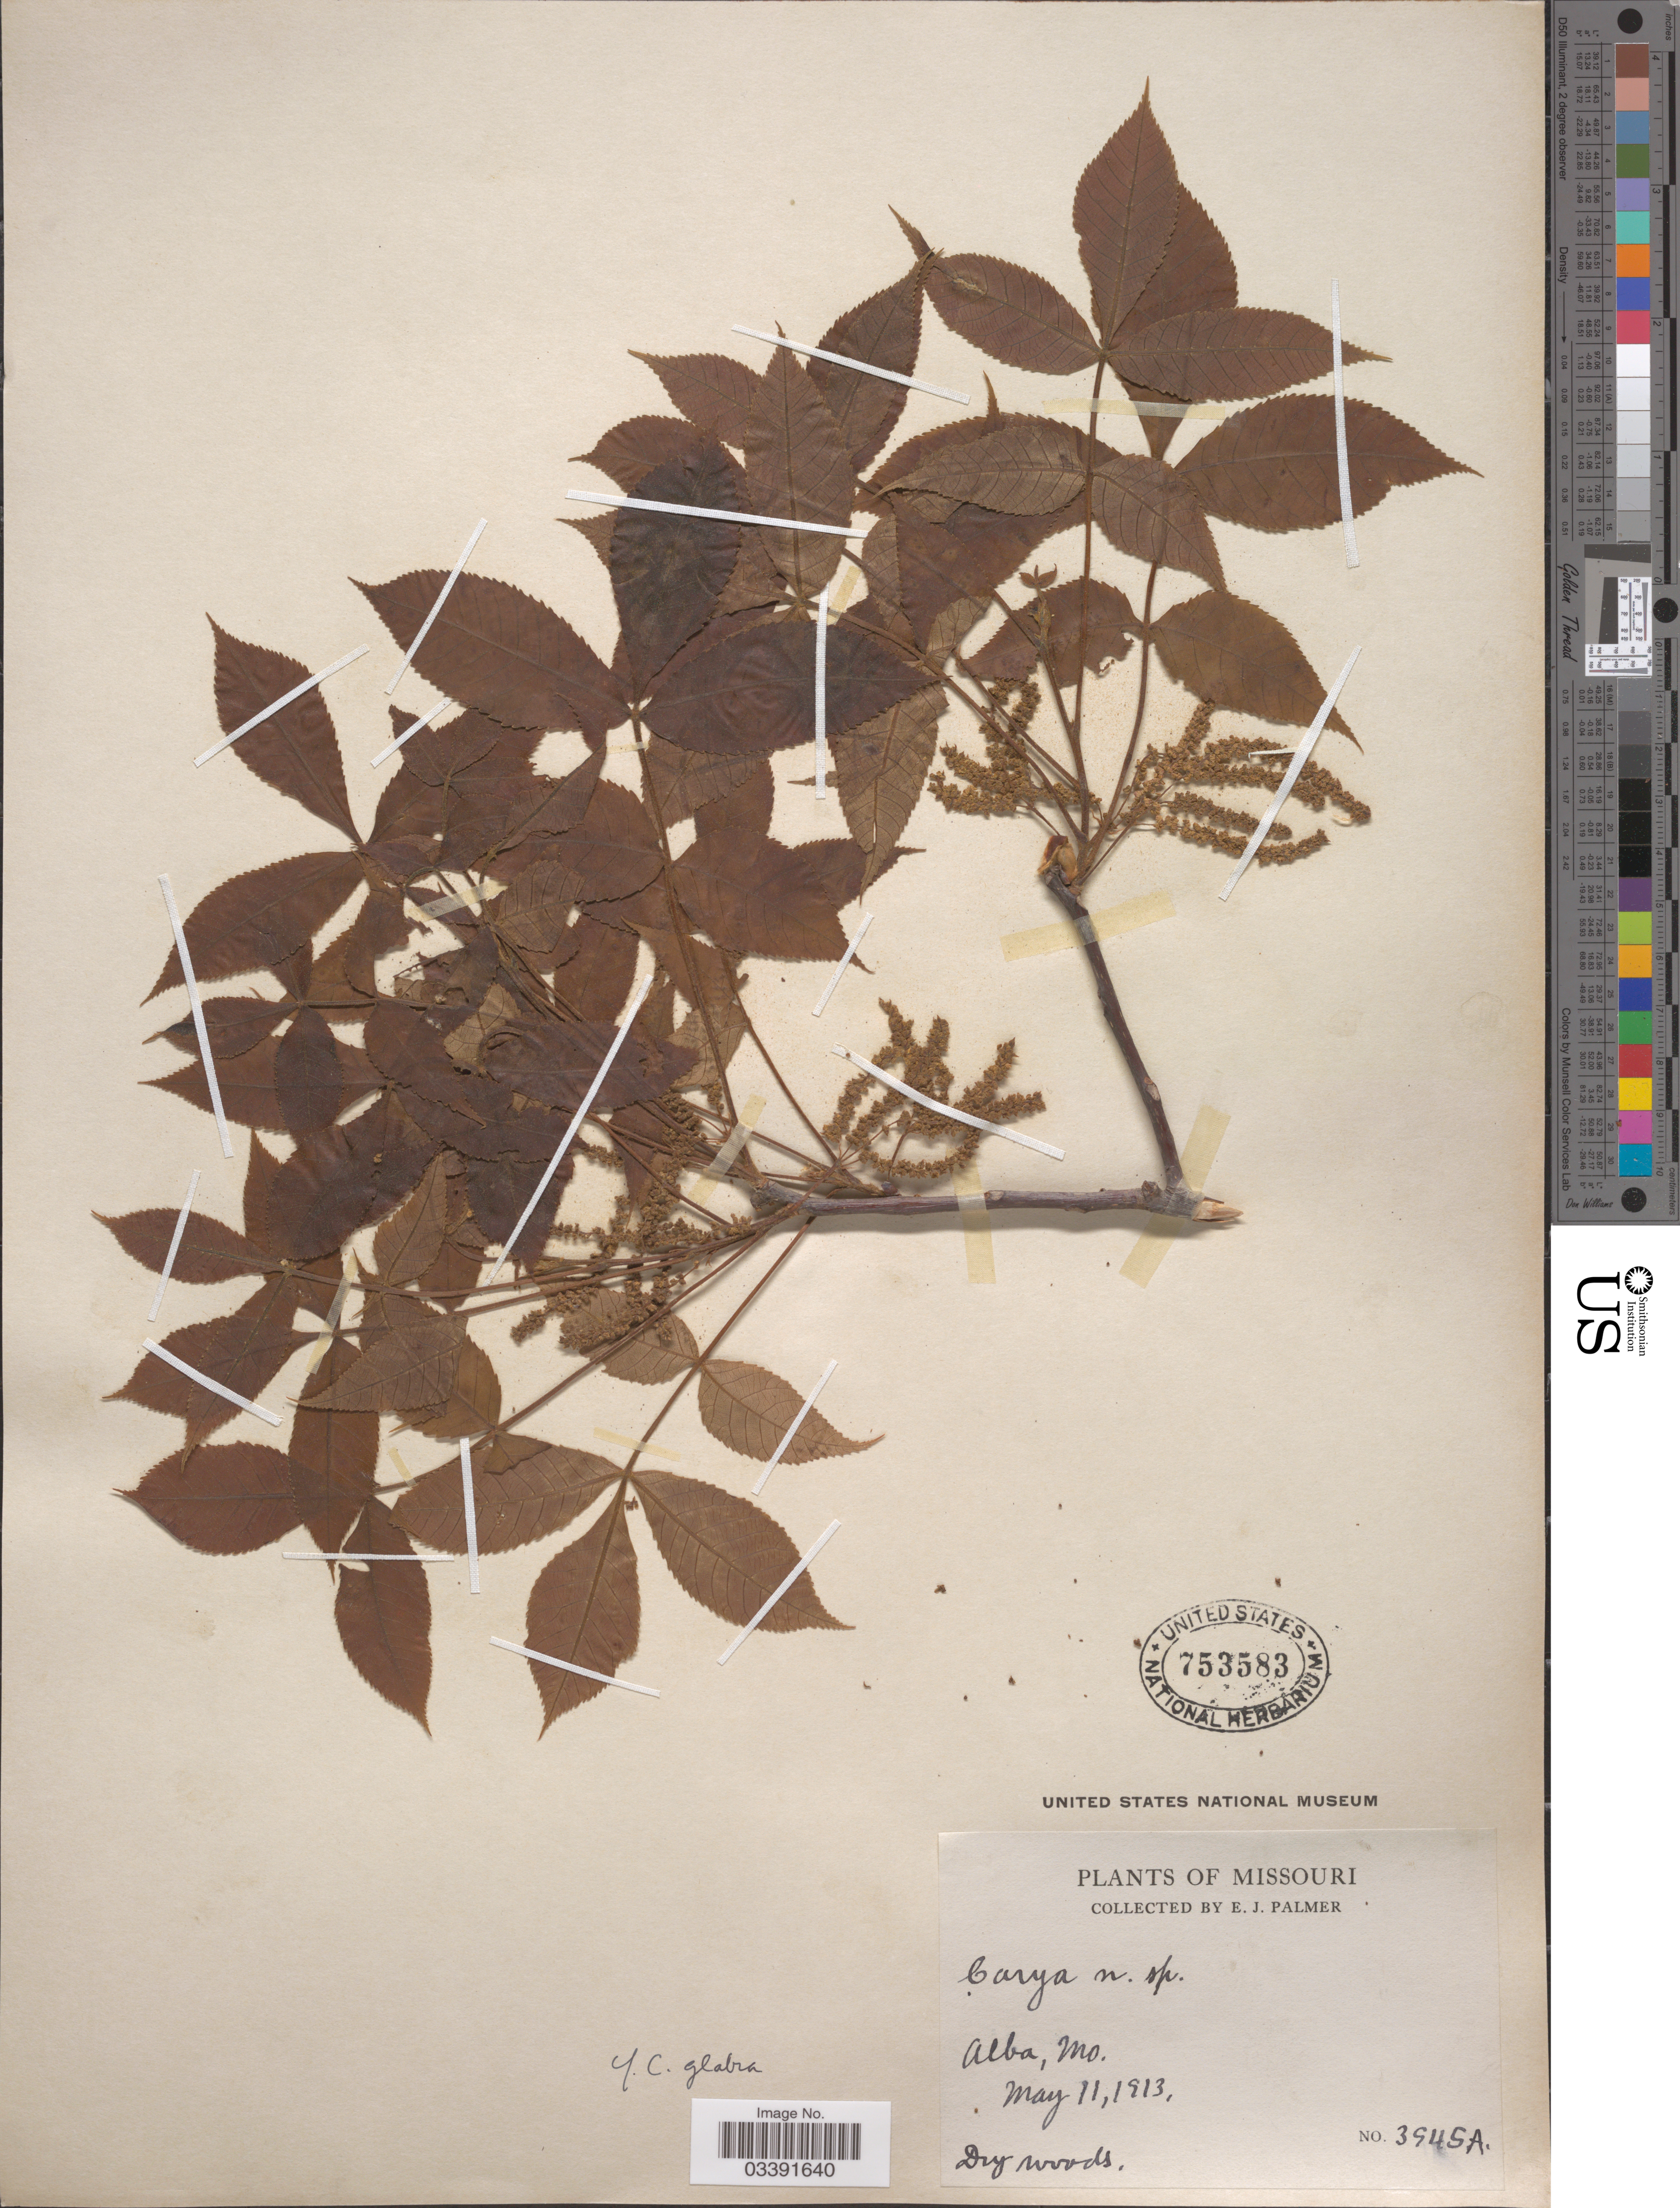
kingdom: Plantae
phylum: Tracheophyta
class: Magnoliopsida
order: Fagales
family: Juglandaceae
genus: Carya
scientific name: Carya glabra var. glabra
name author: (Mill.) Sweet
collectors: E. J. Palmer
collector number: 3945A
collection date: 1913-05-11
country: United States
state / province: Missouri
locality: Alba.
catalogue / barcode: US 753583